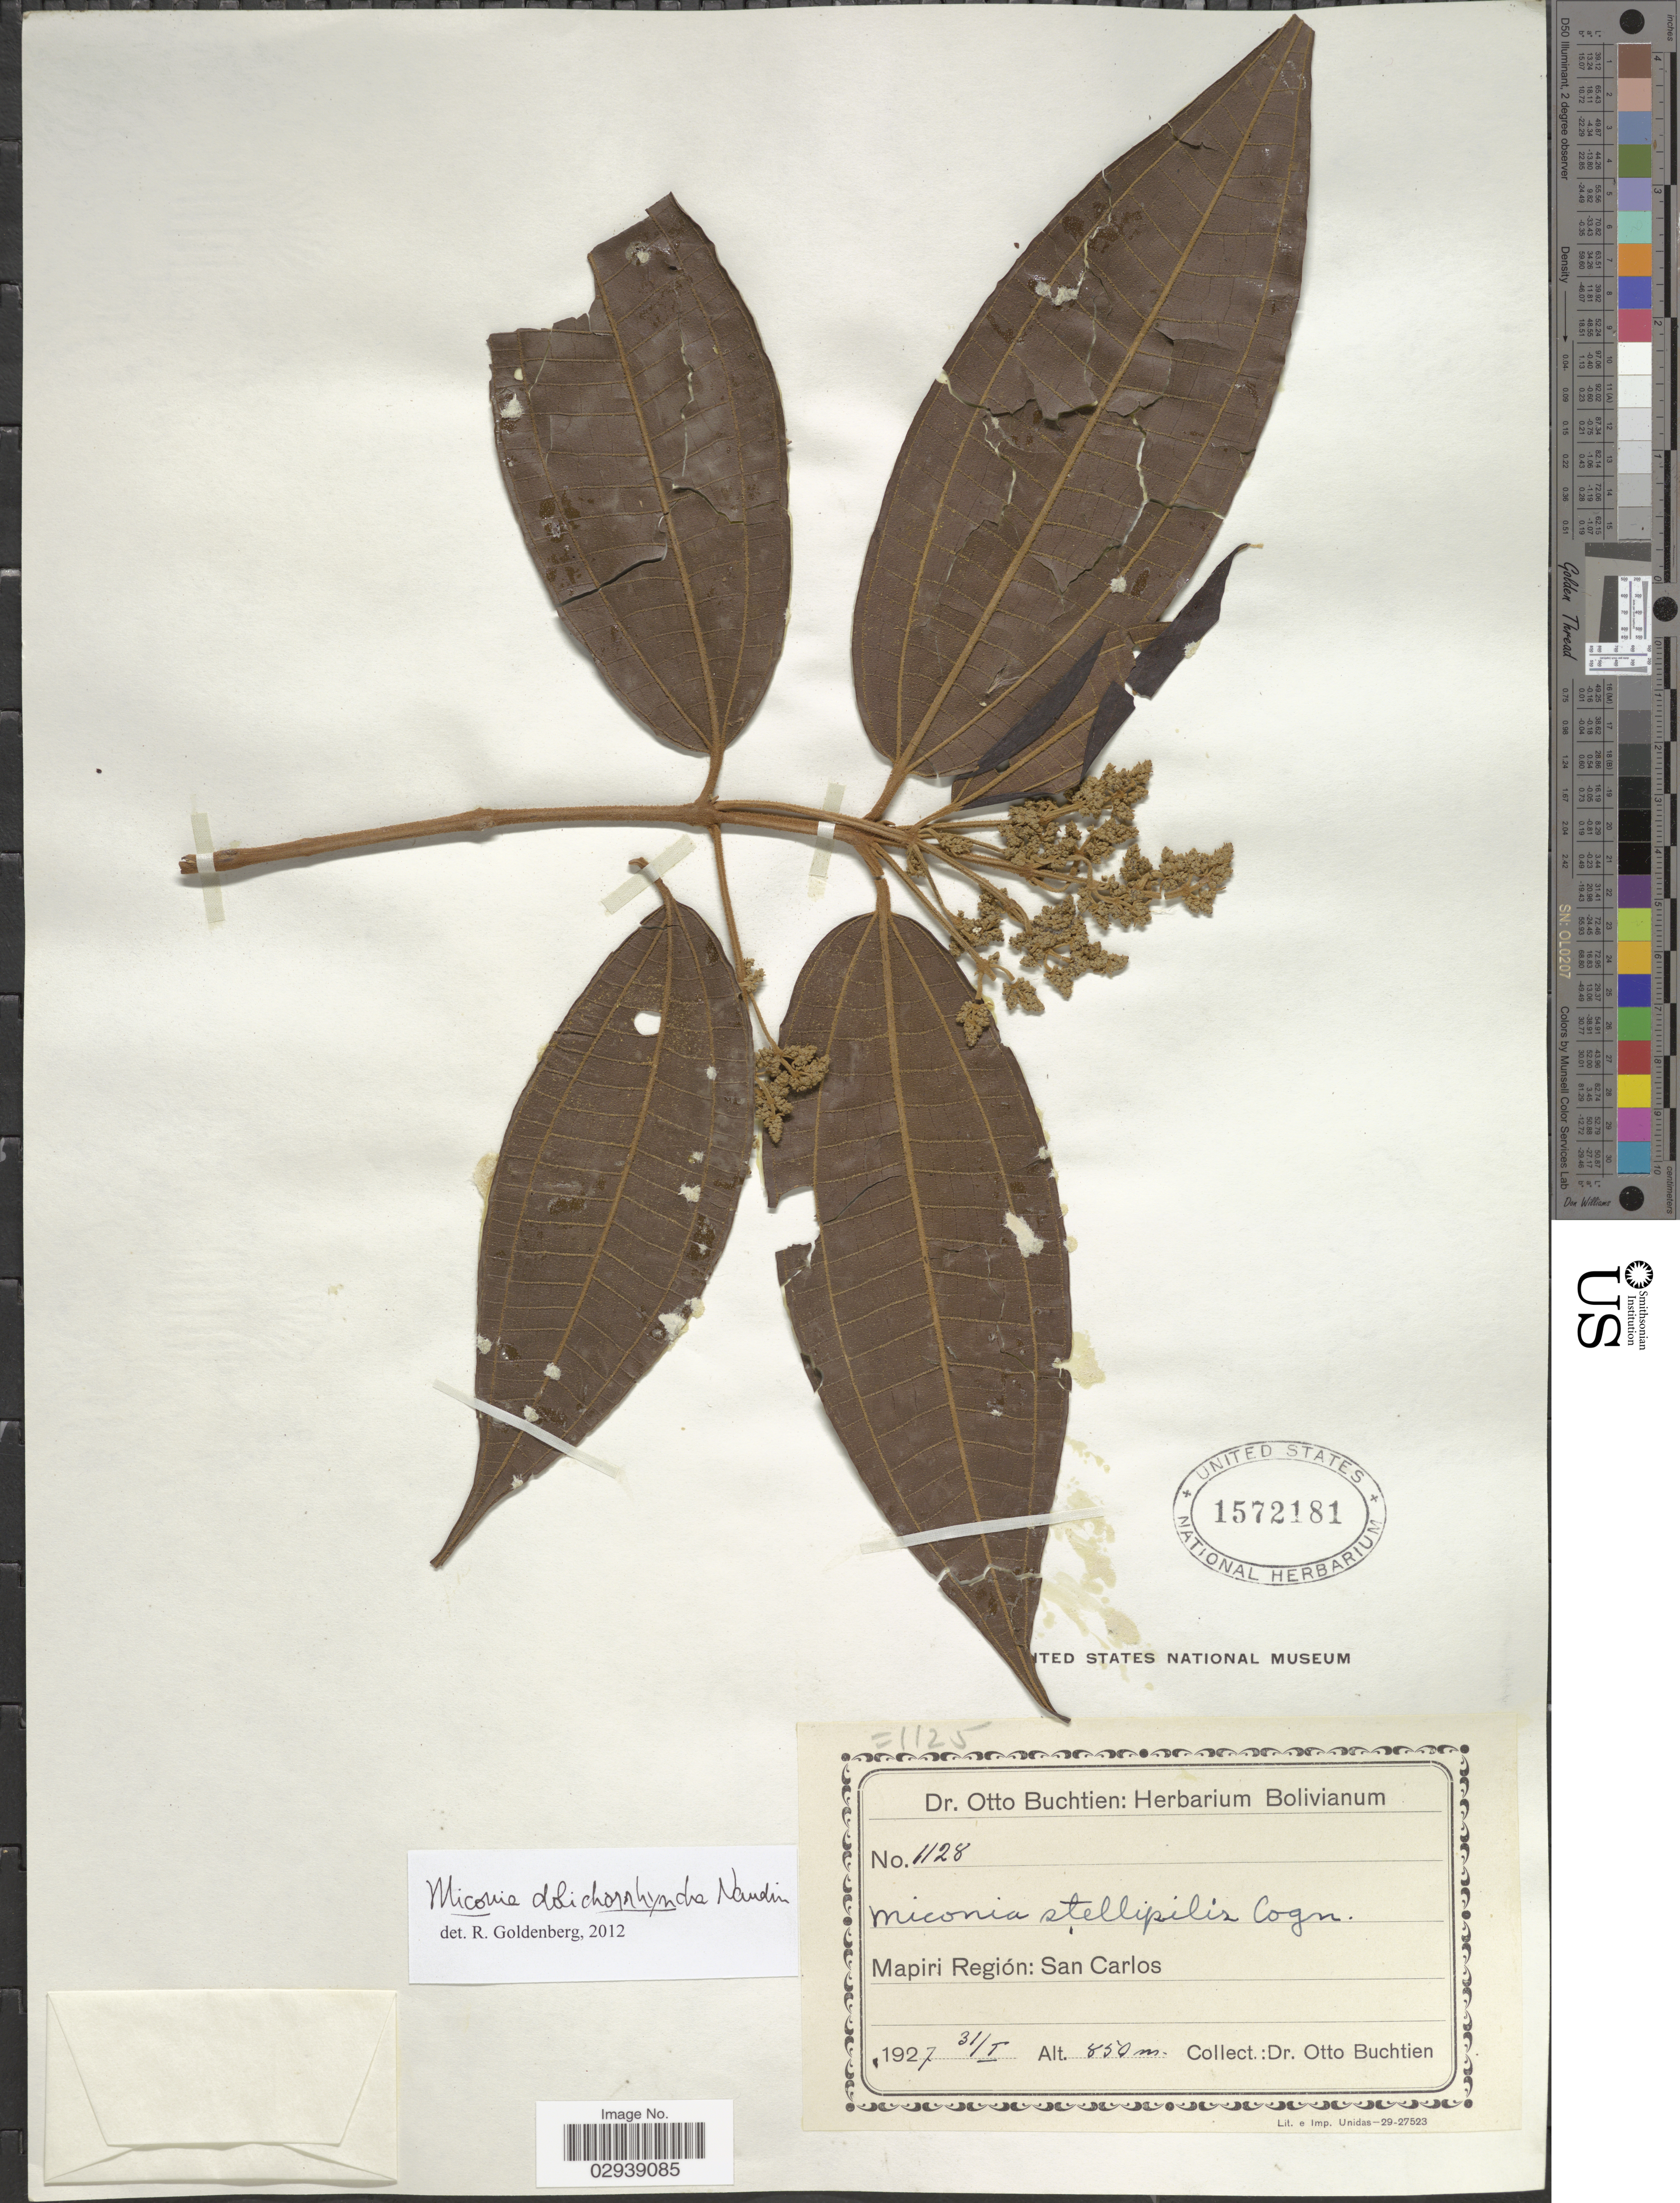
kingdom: Plantae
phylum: Tracheophyta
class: Magnoliopsida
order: Myrtales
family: Melastomataceae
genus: Miconia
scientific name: Miconia dolichorrhyncha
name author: Naudin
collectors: O. Buchtien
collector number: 1128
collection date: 1927-01-31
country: Bolivia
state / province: La Paz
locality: Mapiri Región: San Carlos.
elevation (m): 850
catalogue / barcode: US 1572181